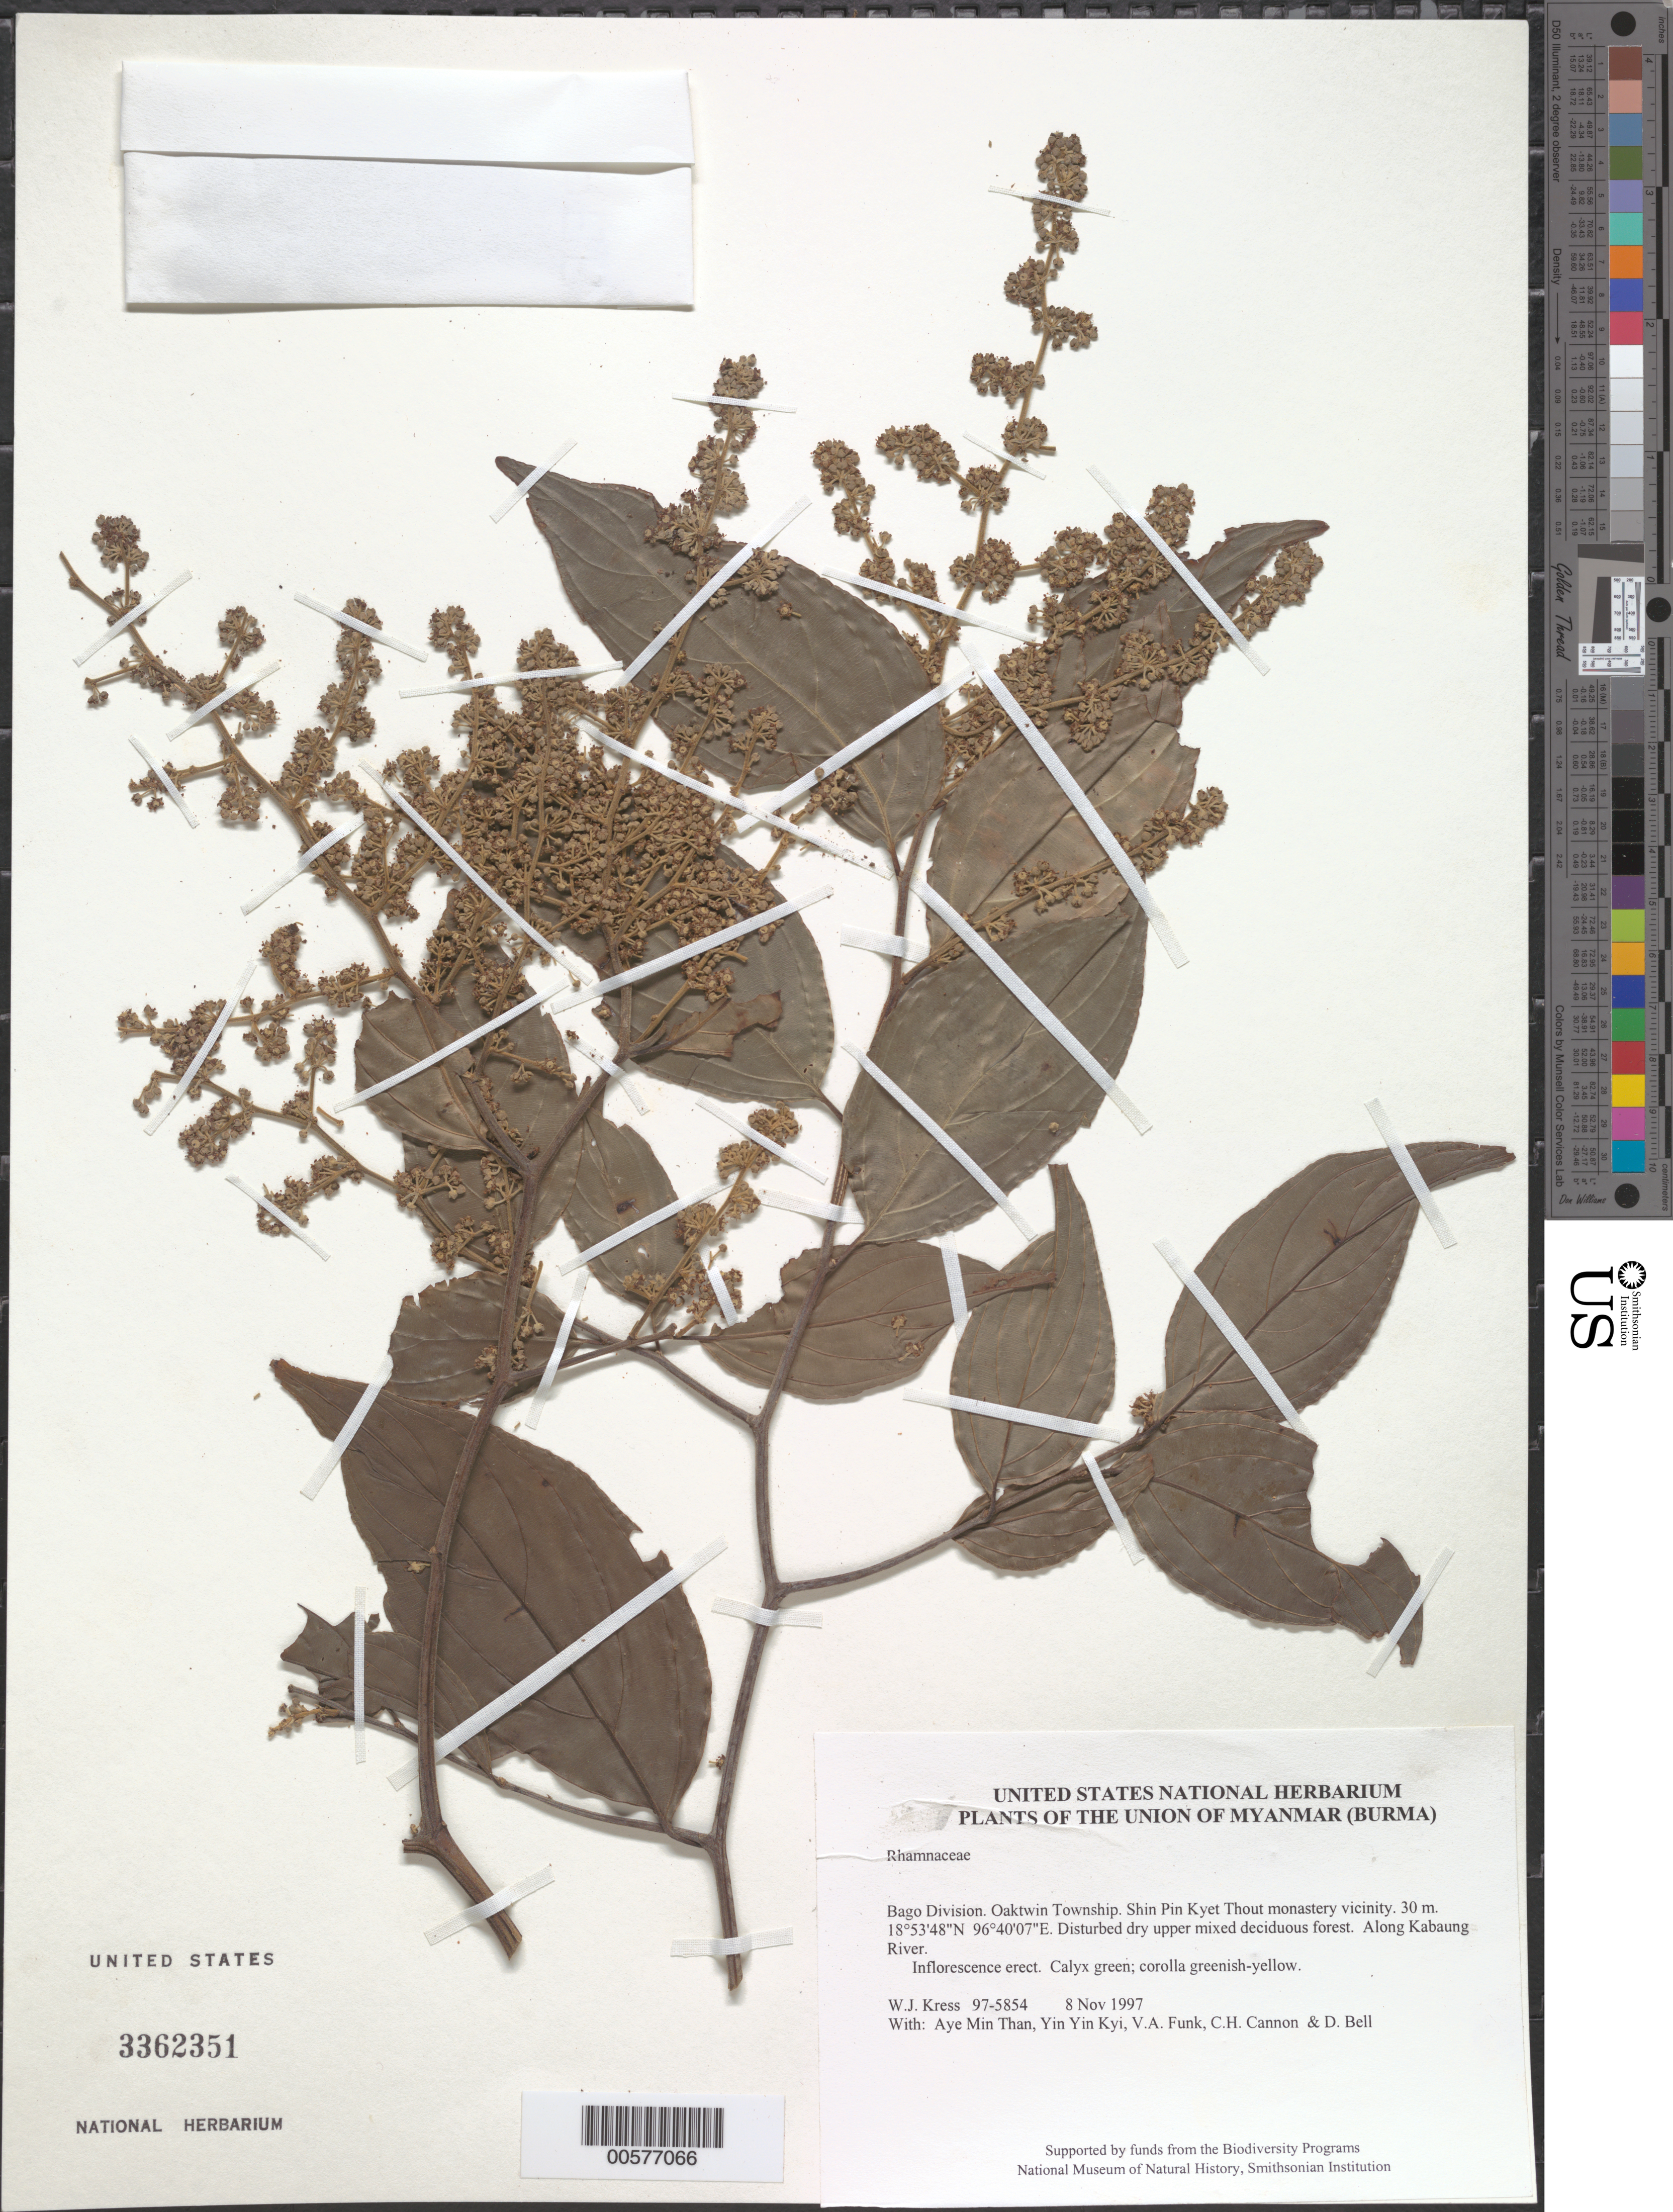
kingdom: Plantae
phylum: Tracheophyta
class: Magnoliopsida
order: Rosales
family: Rhamnaceae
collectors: W. J. Kress, Aye Pe, Yin Yin Kyi, V. Funk, C. H. Cannon & D. A. Bell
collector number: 97-5854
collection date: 1997-11-08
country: Myanmar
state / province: Bago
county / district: Oaktwin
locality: Shin Pin Kyet Thout monastery vicinity.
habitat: Disturbed dry upper mixed deciduous forest. Along Kabaung River.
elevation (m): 30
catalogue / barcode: US 3362351